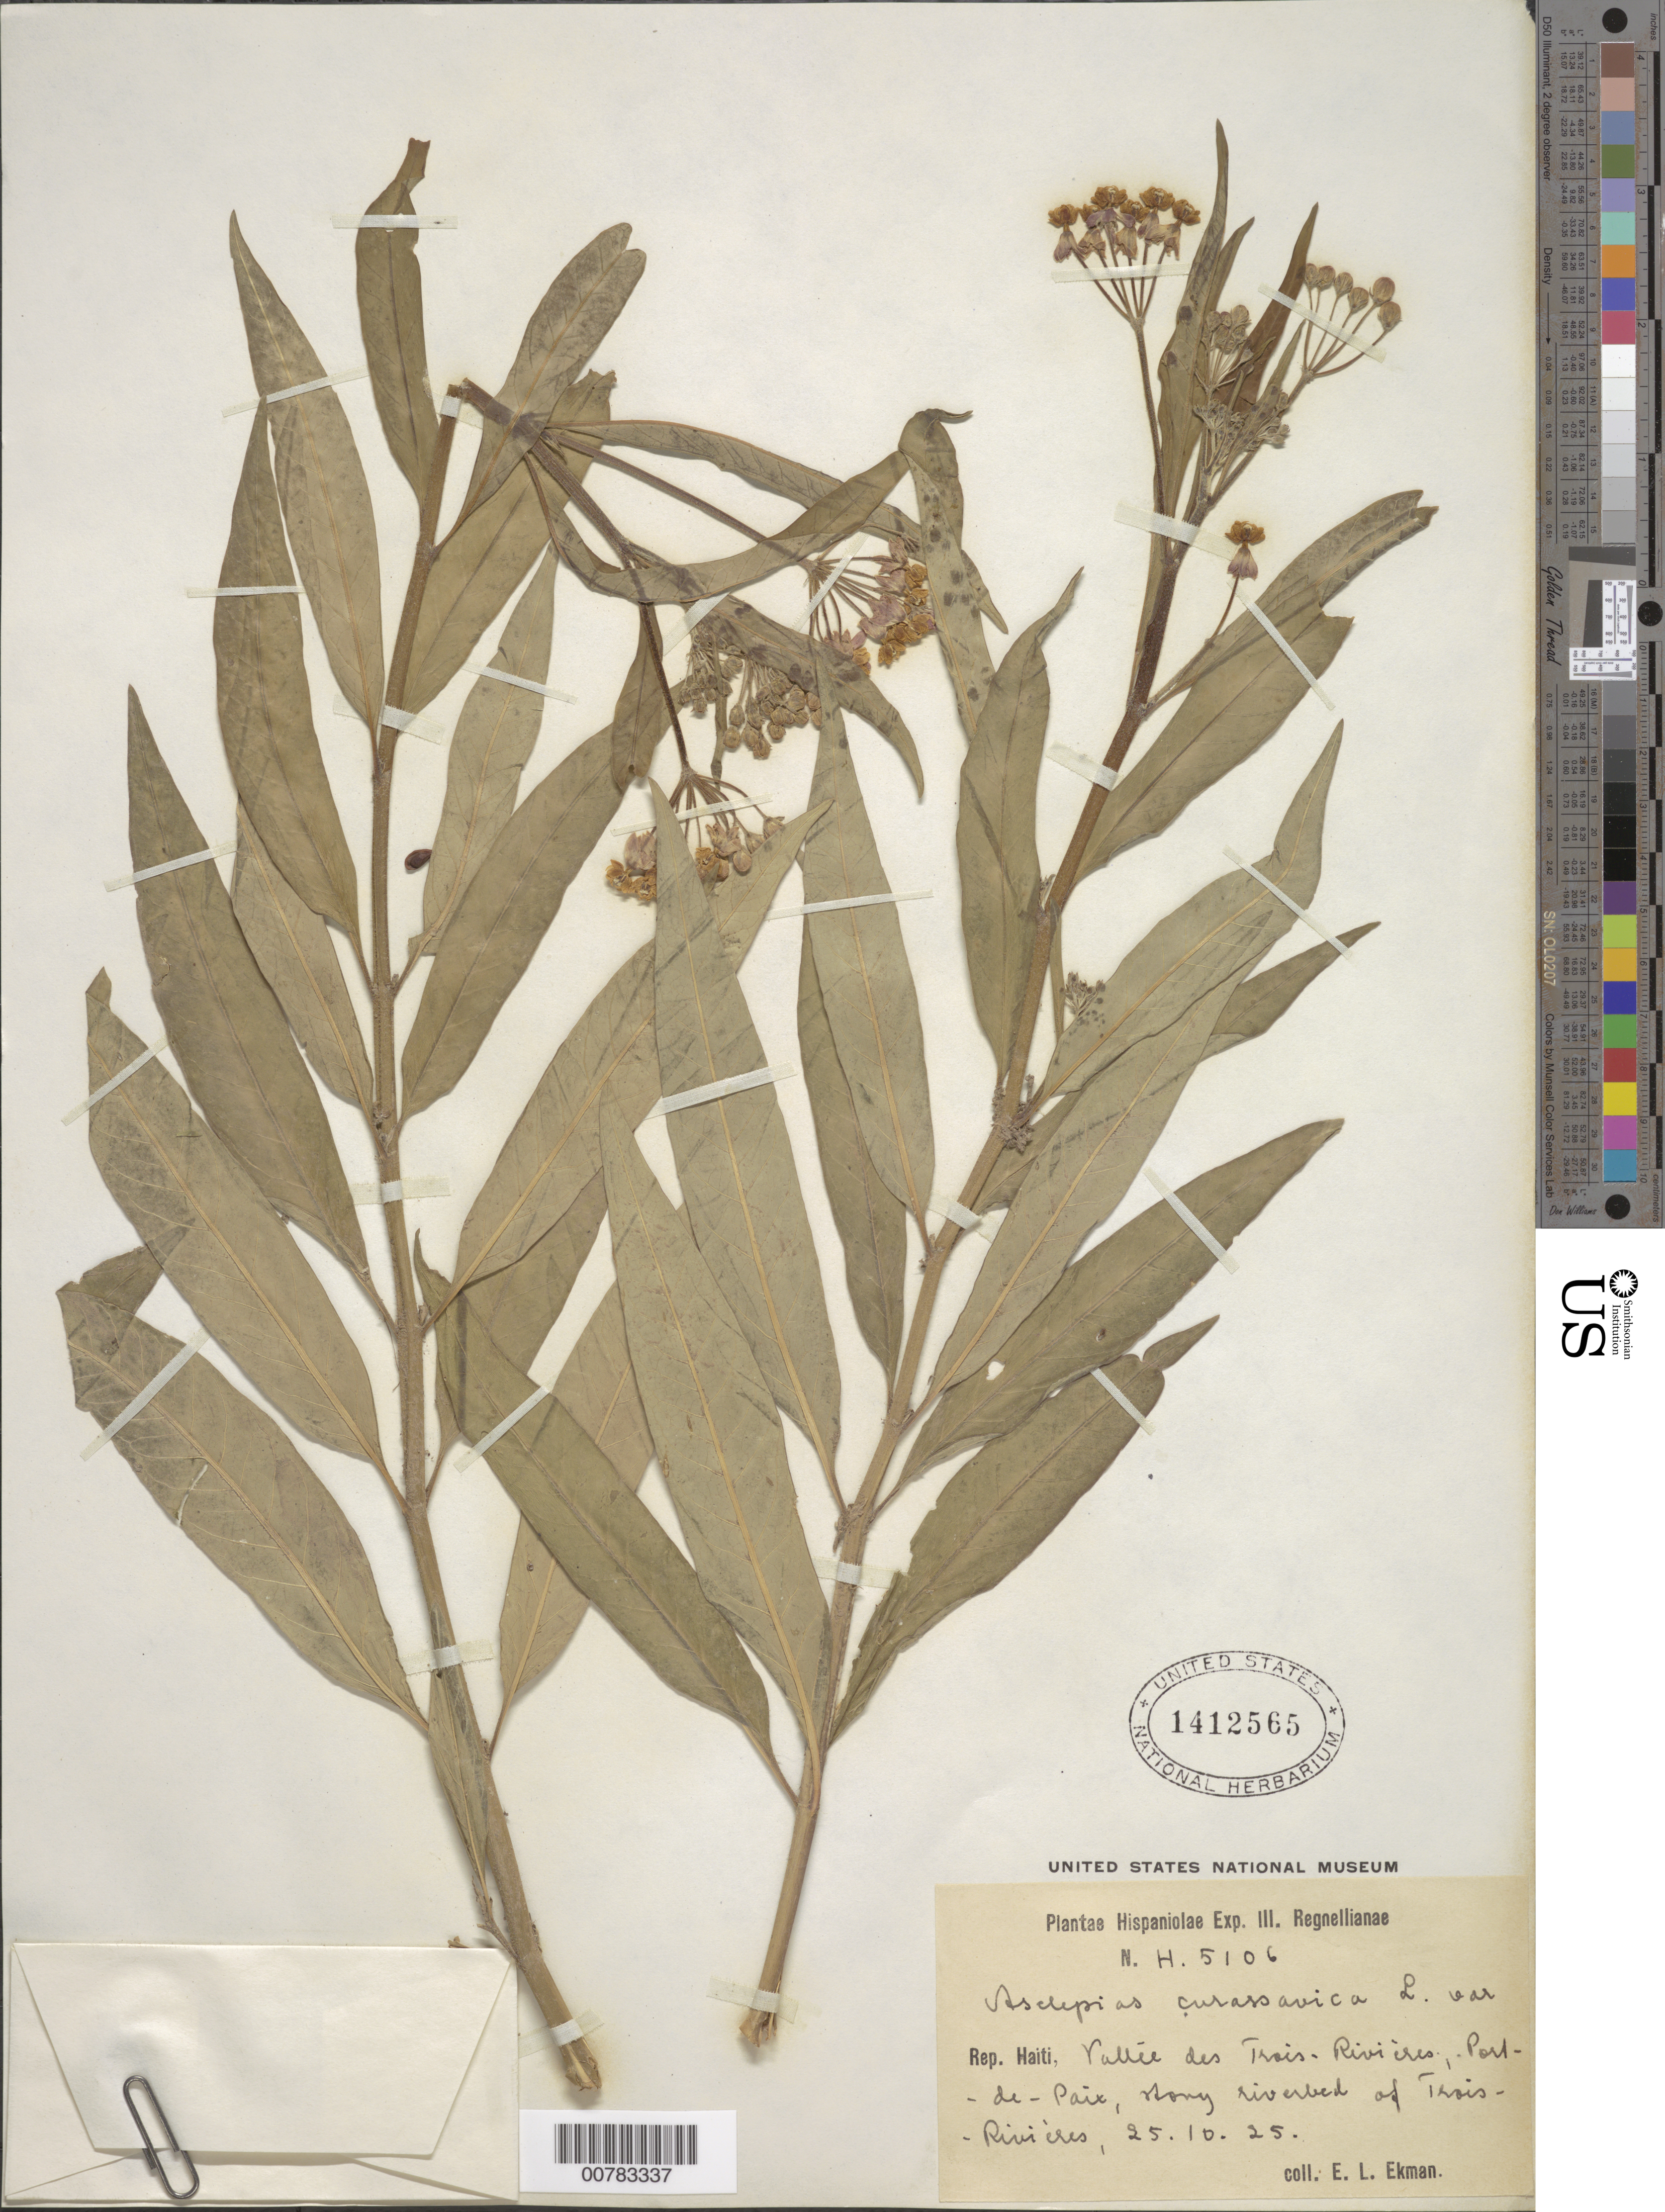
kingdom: Plantae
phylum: Tracheophyta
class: Magnoliopsida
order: Gentianales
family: Apocynaceae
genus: Asclepias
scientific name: Asclepias curassavica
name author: L.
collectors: E. L. Ekman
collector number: H 5106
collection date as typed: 25 Oct 1925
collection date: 1925-10-25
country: Haiti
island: Hispaniola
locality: Vallée des Trois-Rivières, Port-de Paix.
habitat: Riverbed.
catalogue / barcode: US 1412565